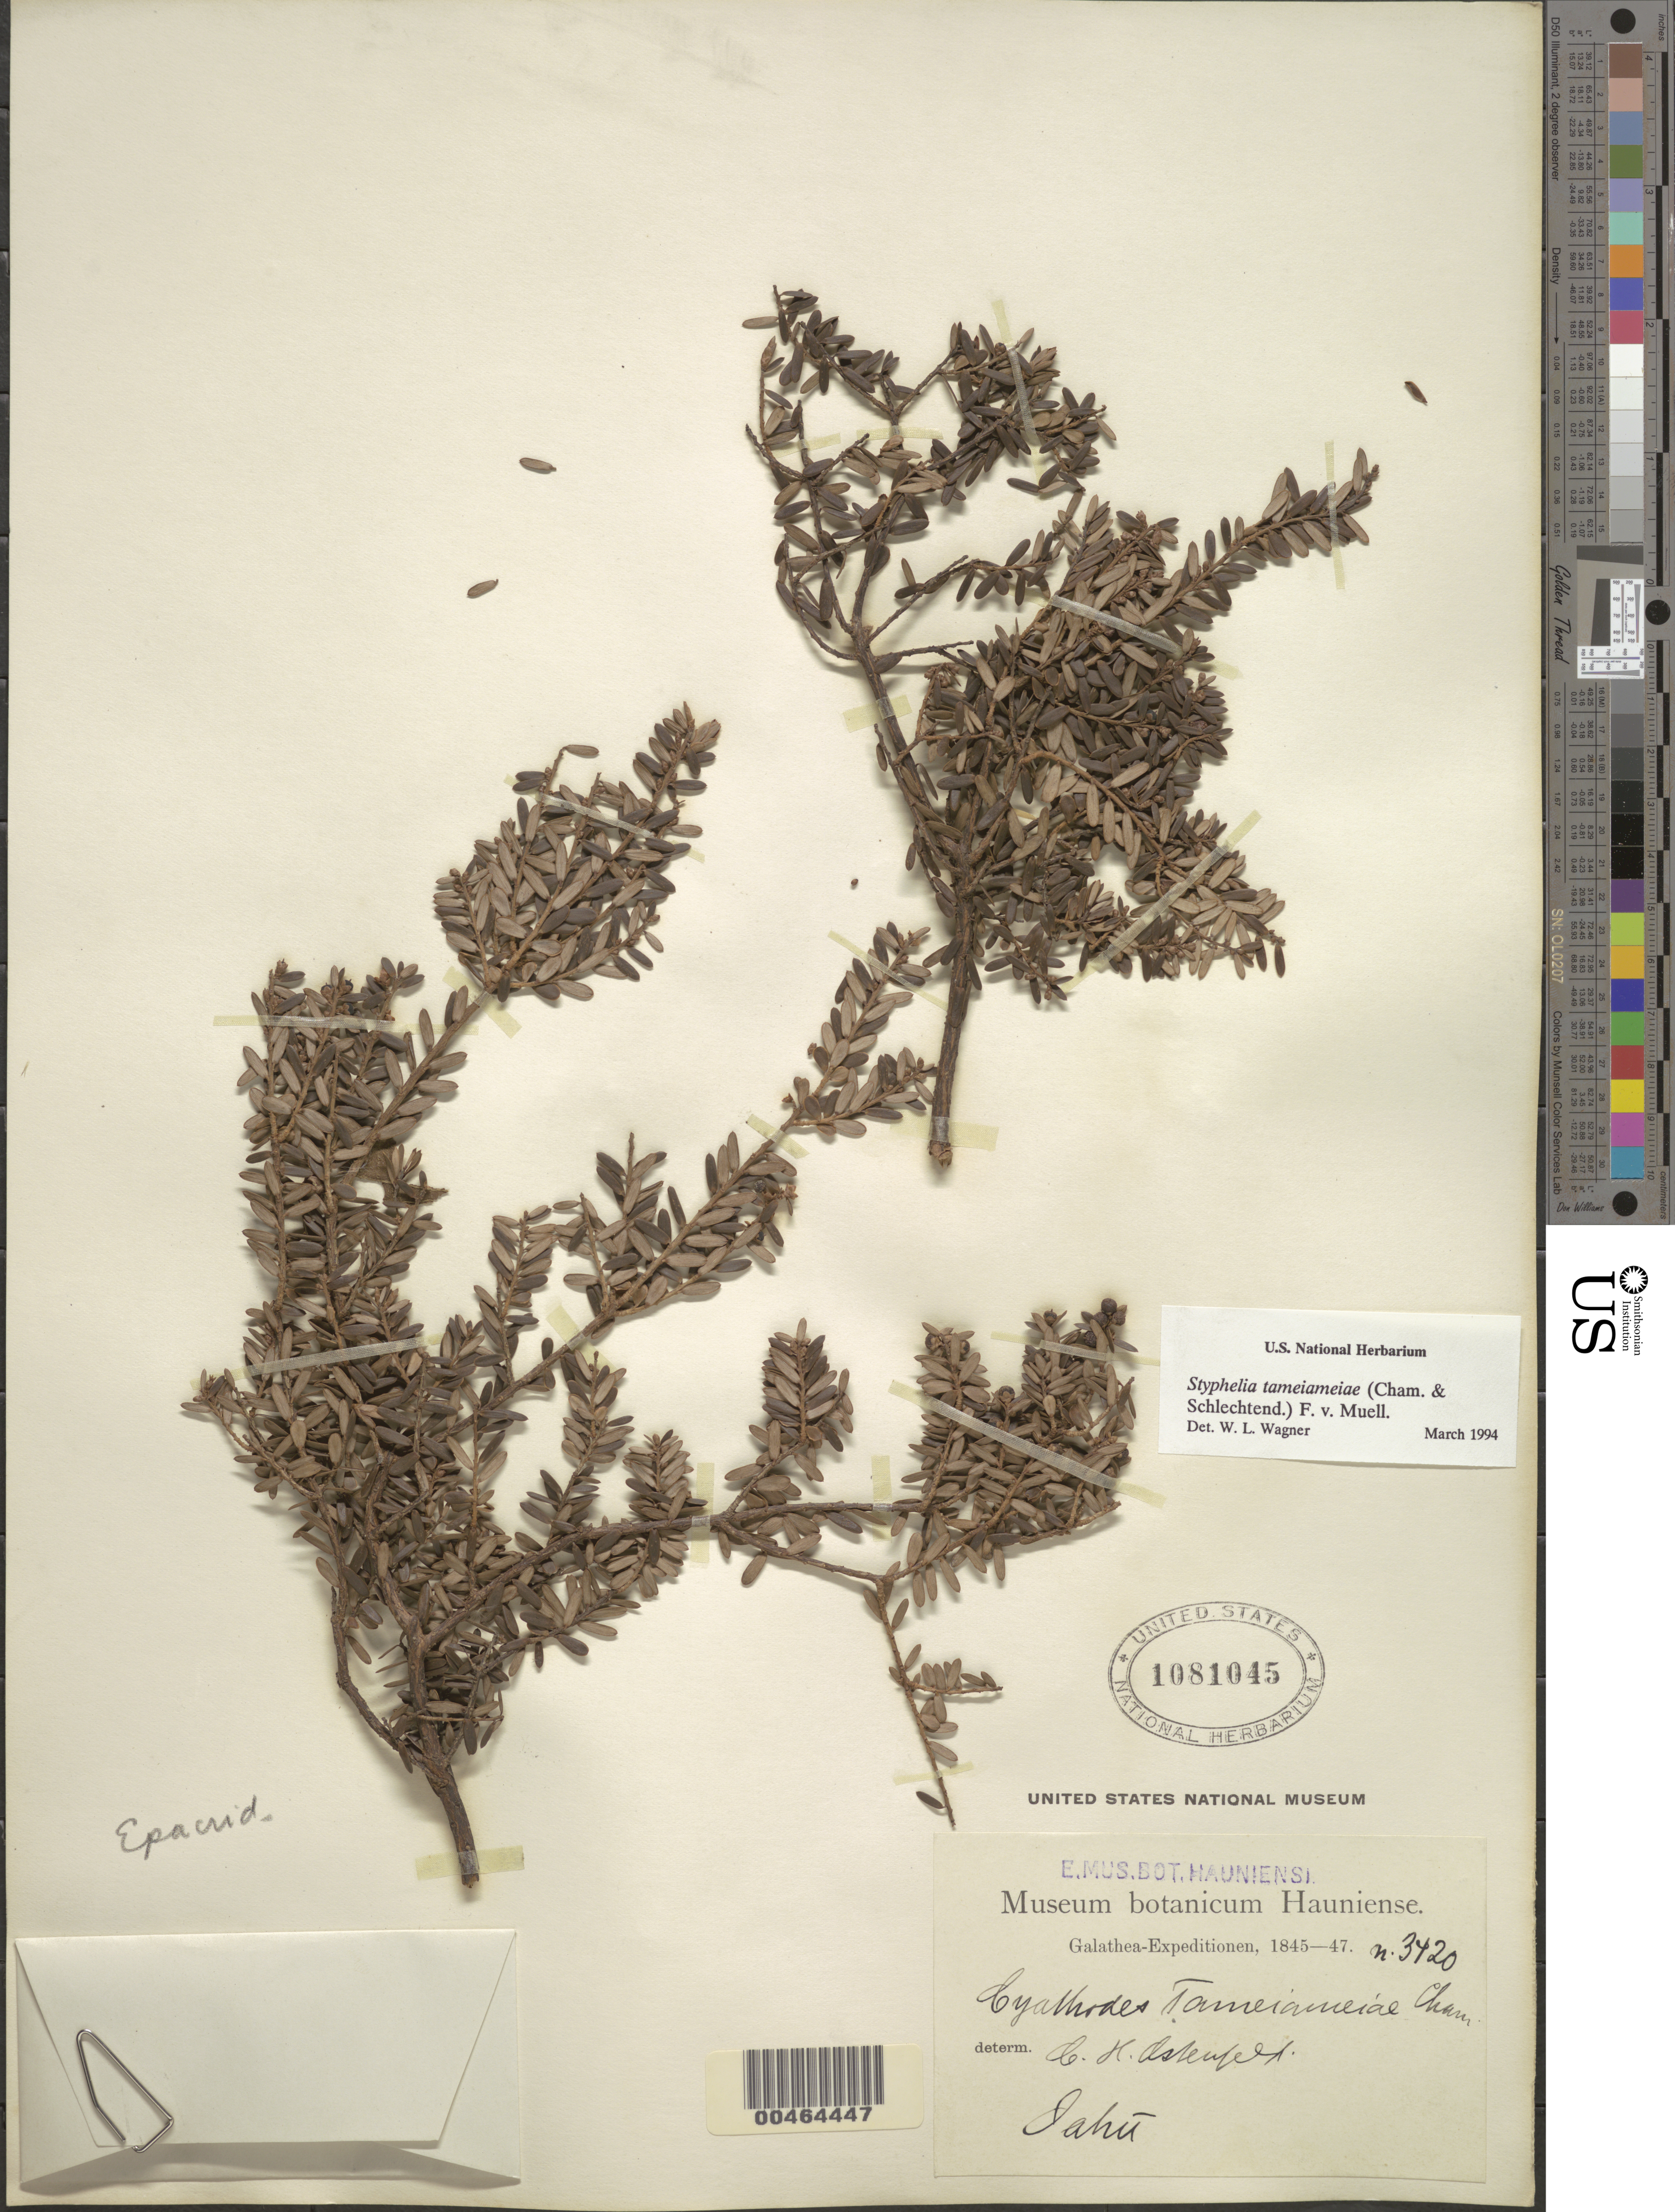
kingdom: Plantae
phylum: Tracheophyta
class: Magnoliopsida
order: Ericales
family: Ericaceae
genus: Leptecophylla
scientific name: Leptecophylla tameiameiae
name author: (Cham. & Schltdl.) C.M. Weiller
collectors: ex Museum Botanicum Hauniense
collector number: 3420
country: United States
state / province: Hawaii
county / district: Honolulu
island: Oahu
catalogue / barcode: US 1081045